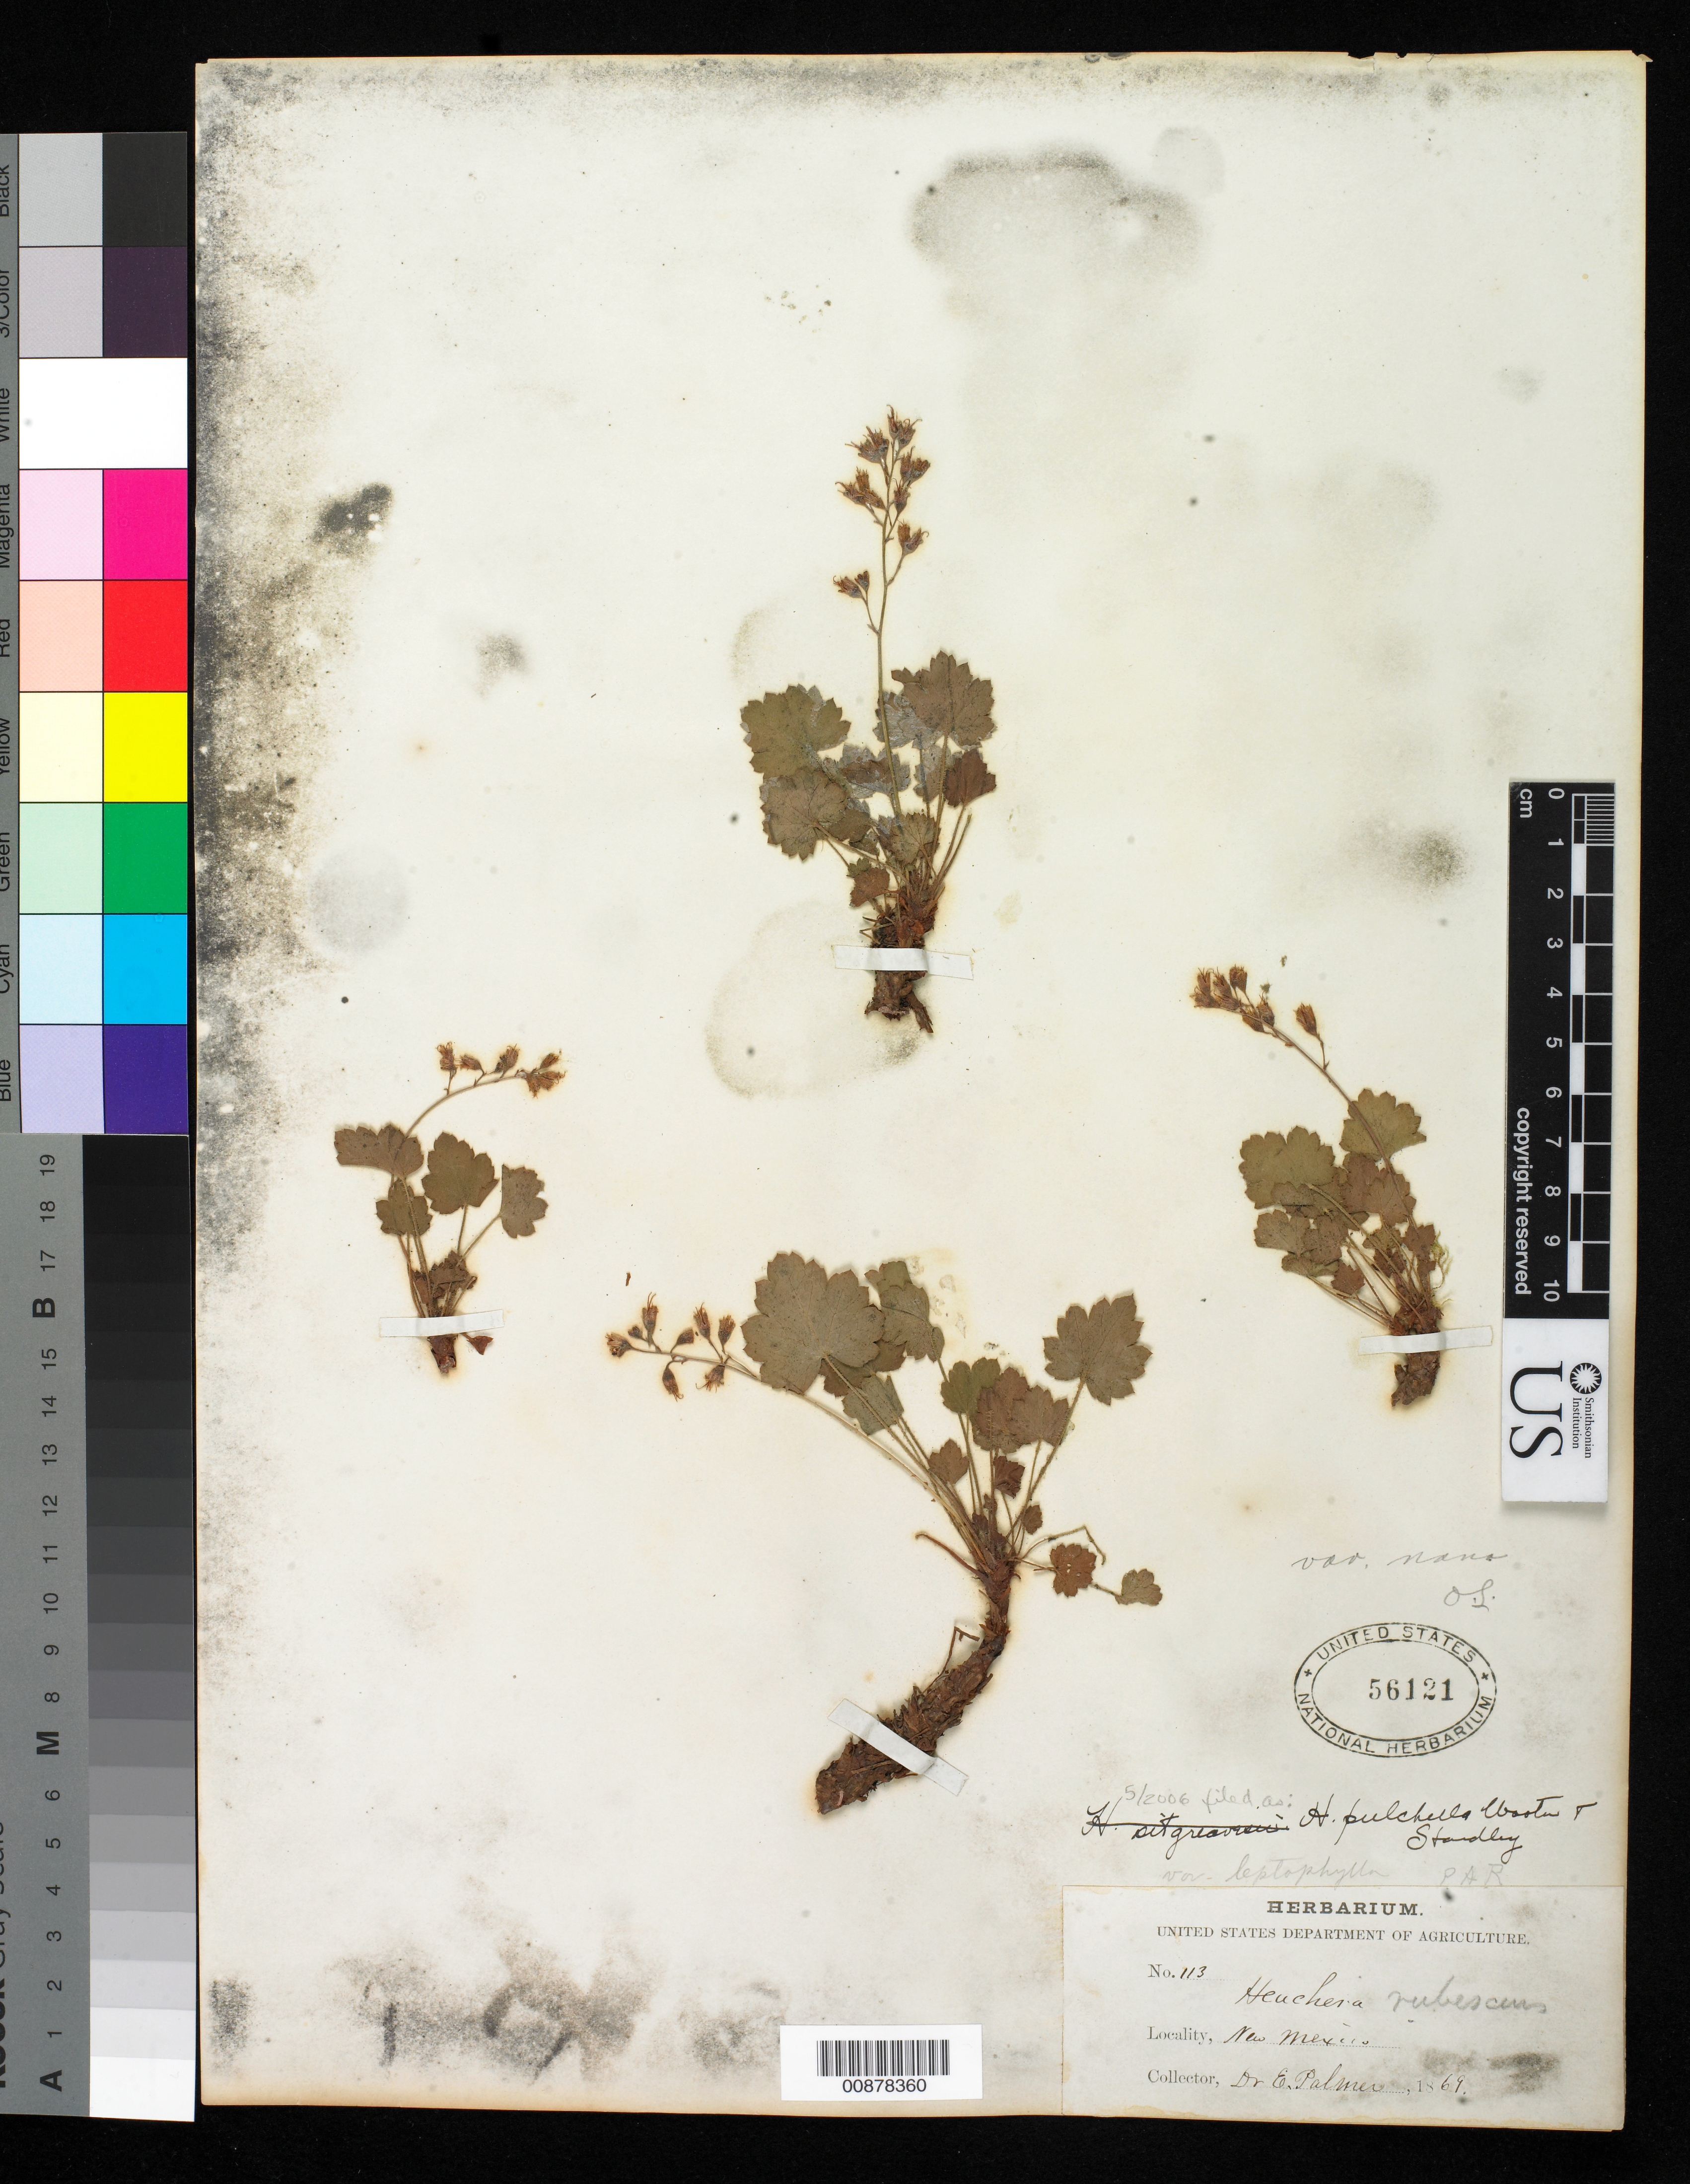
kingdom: Plantae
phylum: Tracheophyta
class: Magnoliopsida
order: Saxifragales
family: Saxifragaceae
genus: Heuchera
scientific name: Heuchera pulchella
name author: Wooton & Standl.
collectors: E. Palmer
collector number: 113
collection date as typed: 1869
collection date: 1869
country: United States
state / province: New Mexico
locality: New Mexico.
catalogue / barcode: US 56121